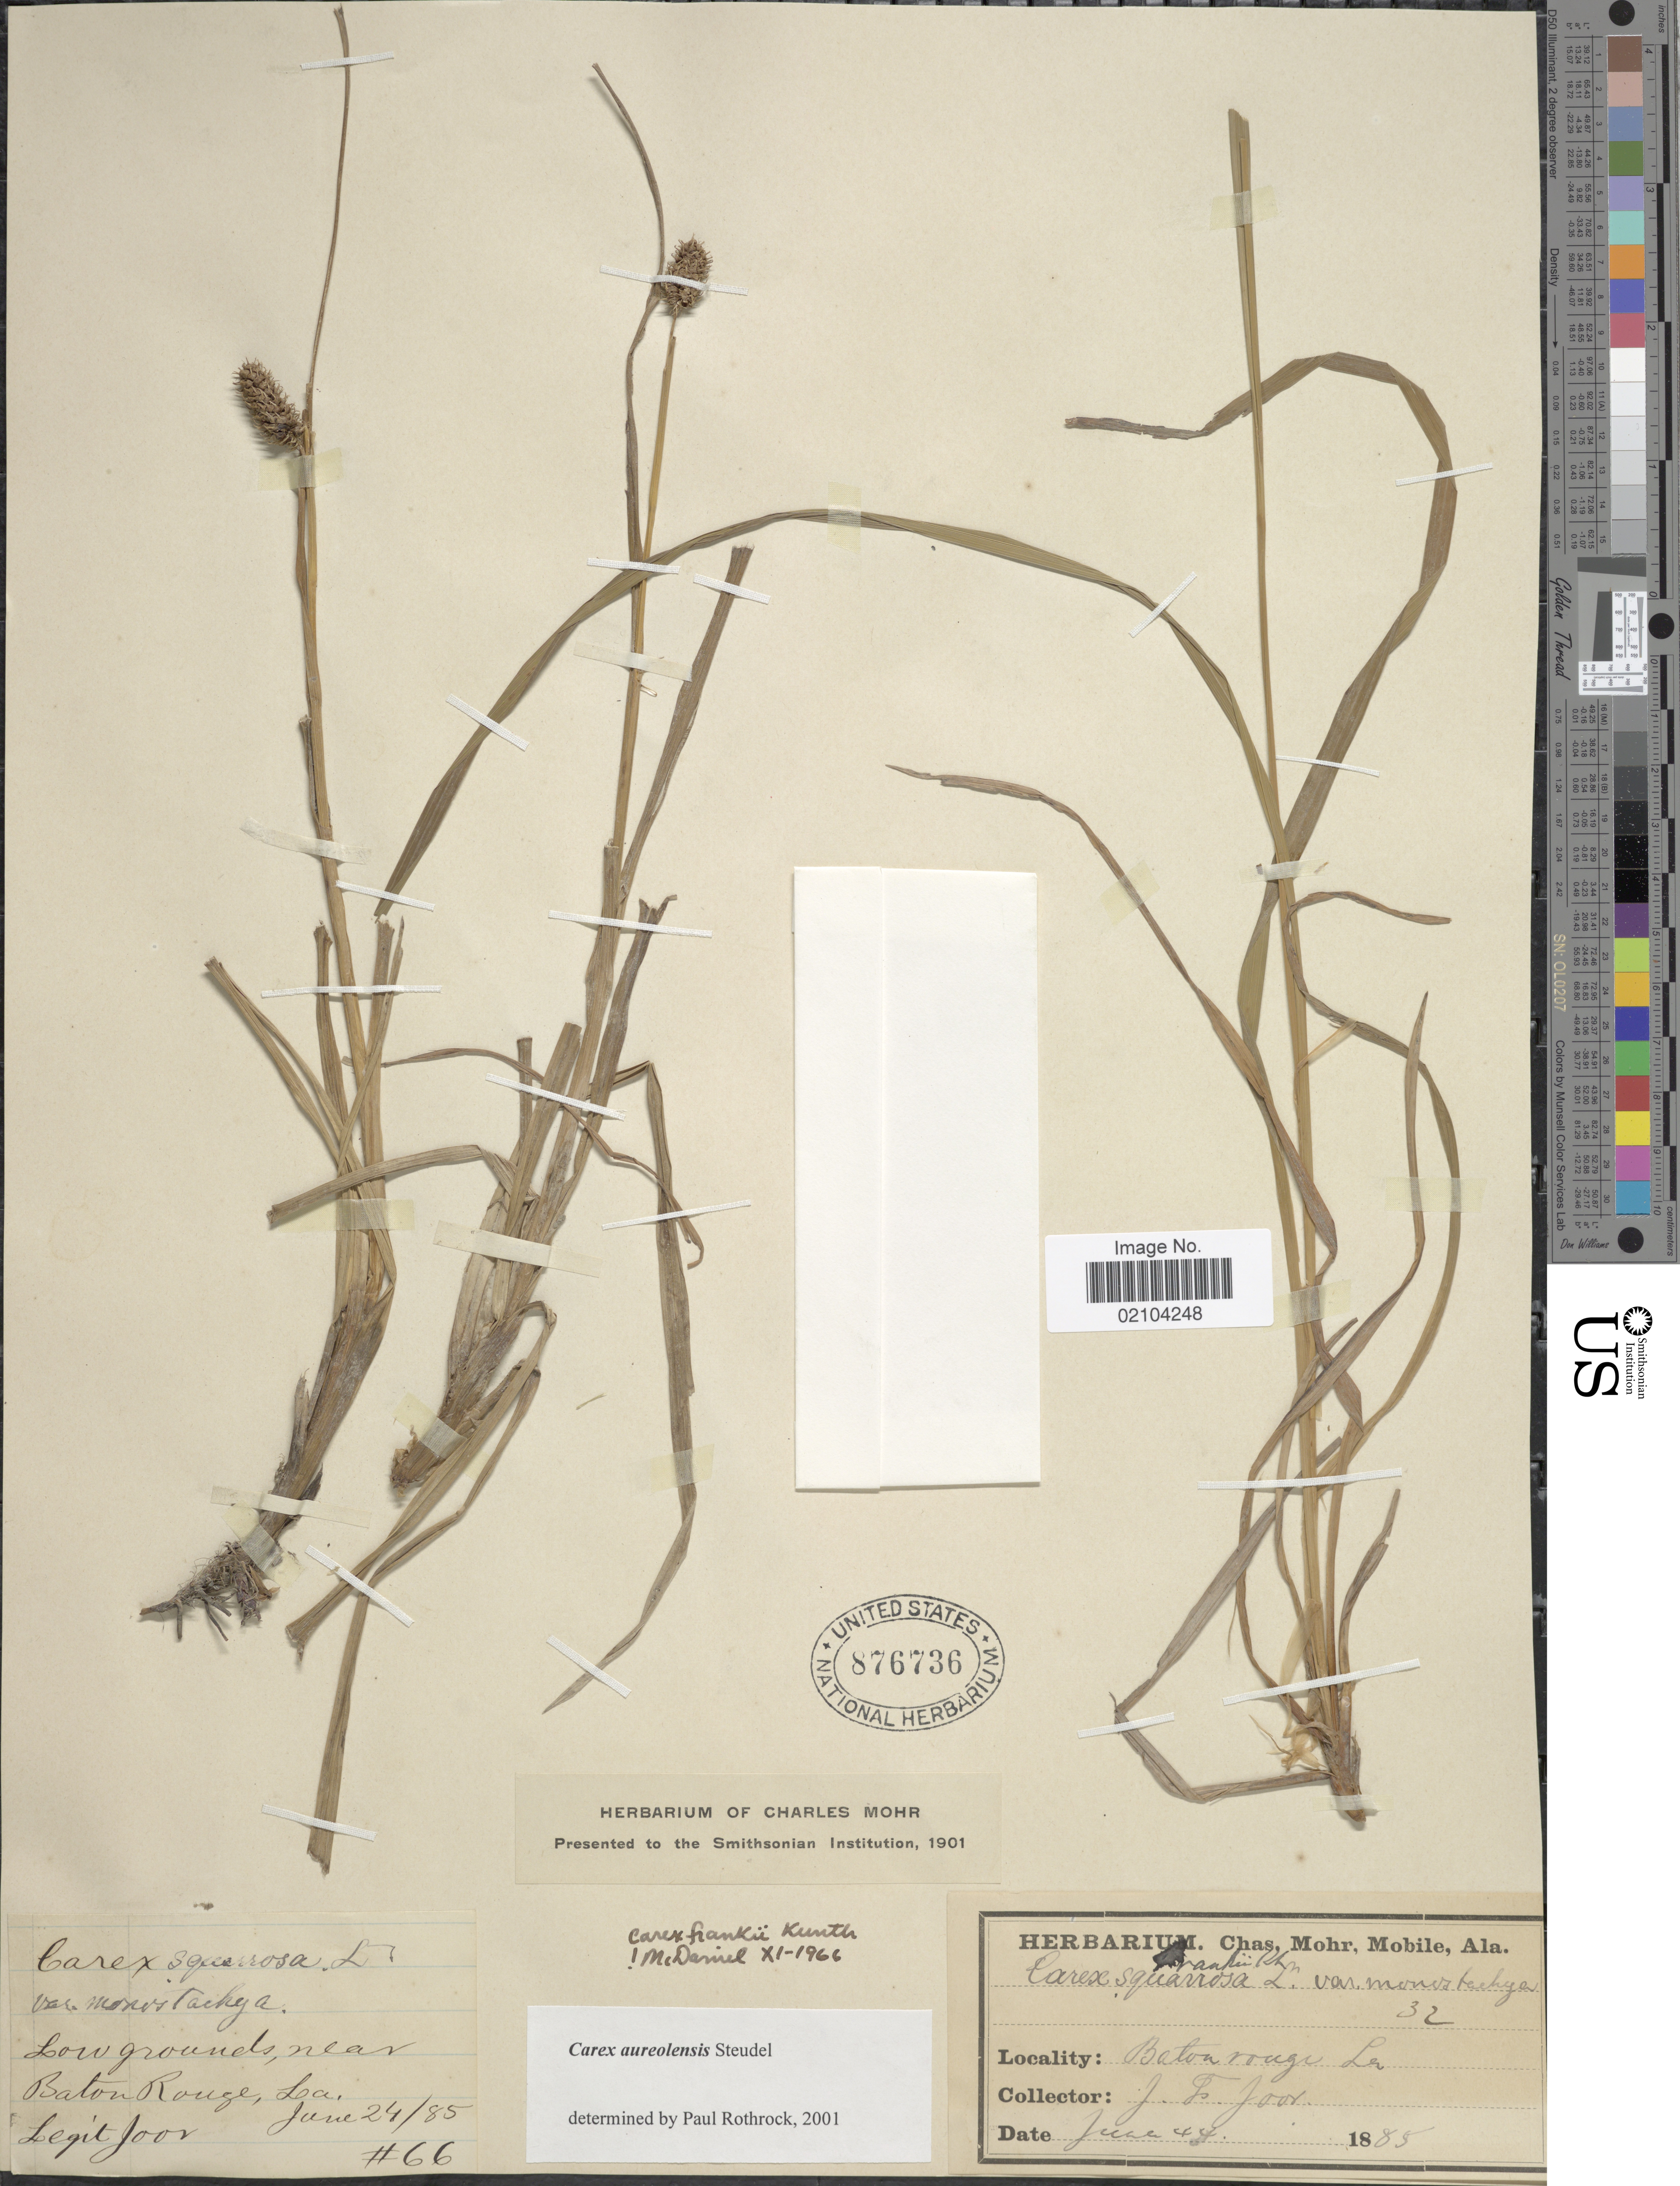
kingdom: Plantae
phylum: Tracheophyta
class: Liliopsida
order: Poales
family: Cyperaceae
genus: Carex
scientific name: Carex aureolensis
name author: Steud.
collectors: J. F. Joor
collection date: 1885-06-24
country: United States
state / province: Louisiana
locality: Low grounds, near Baton Rouge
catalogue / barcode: US 876736